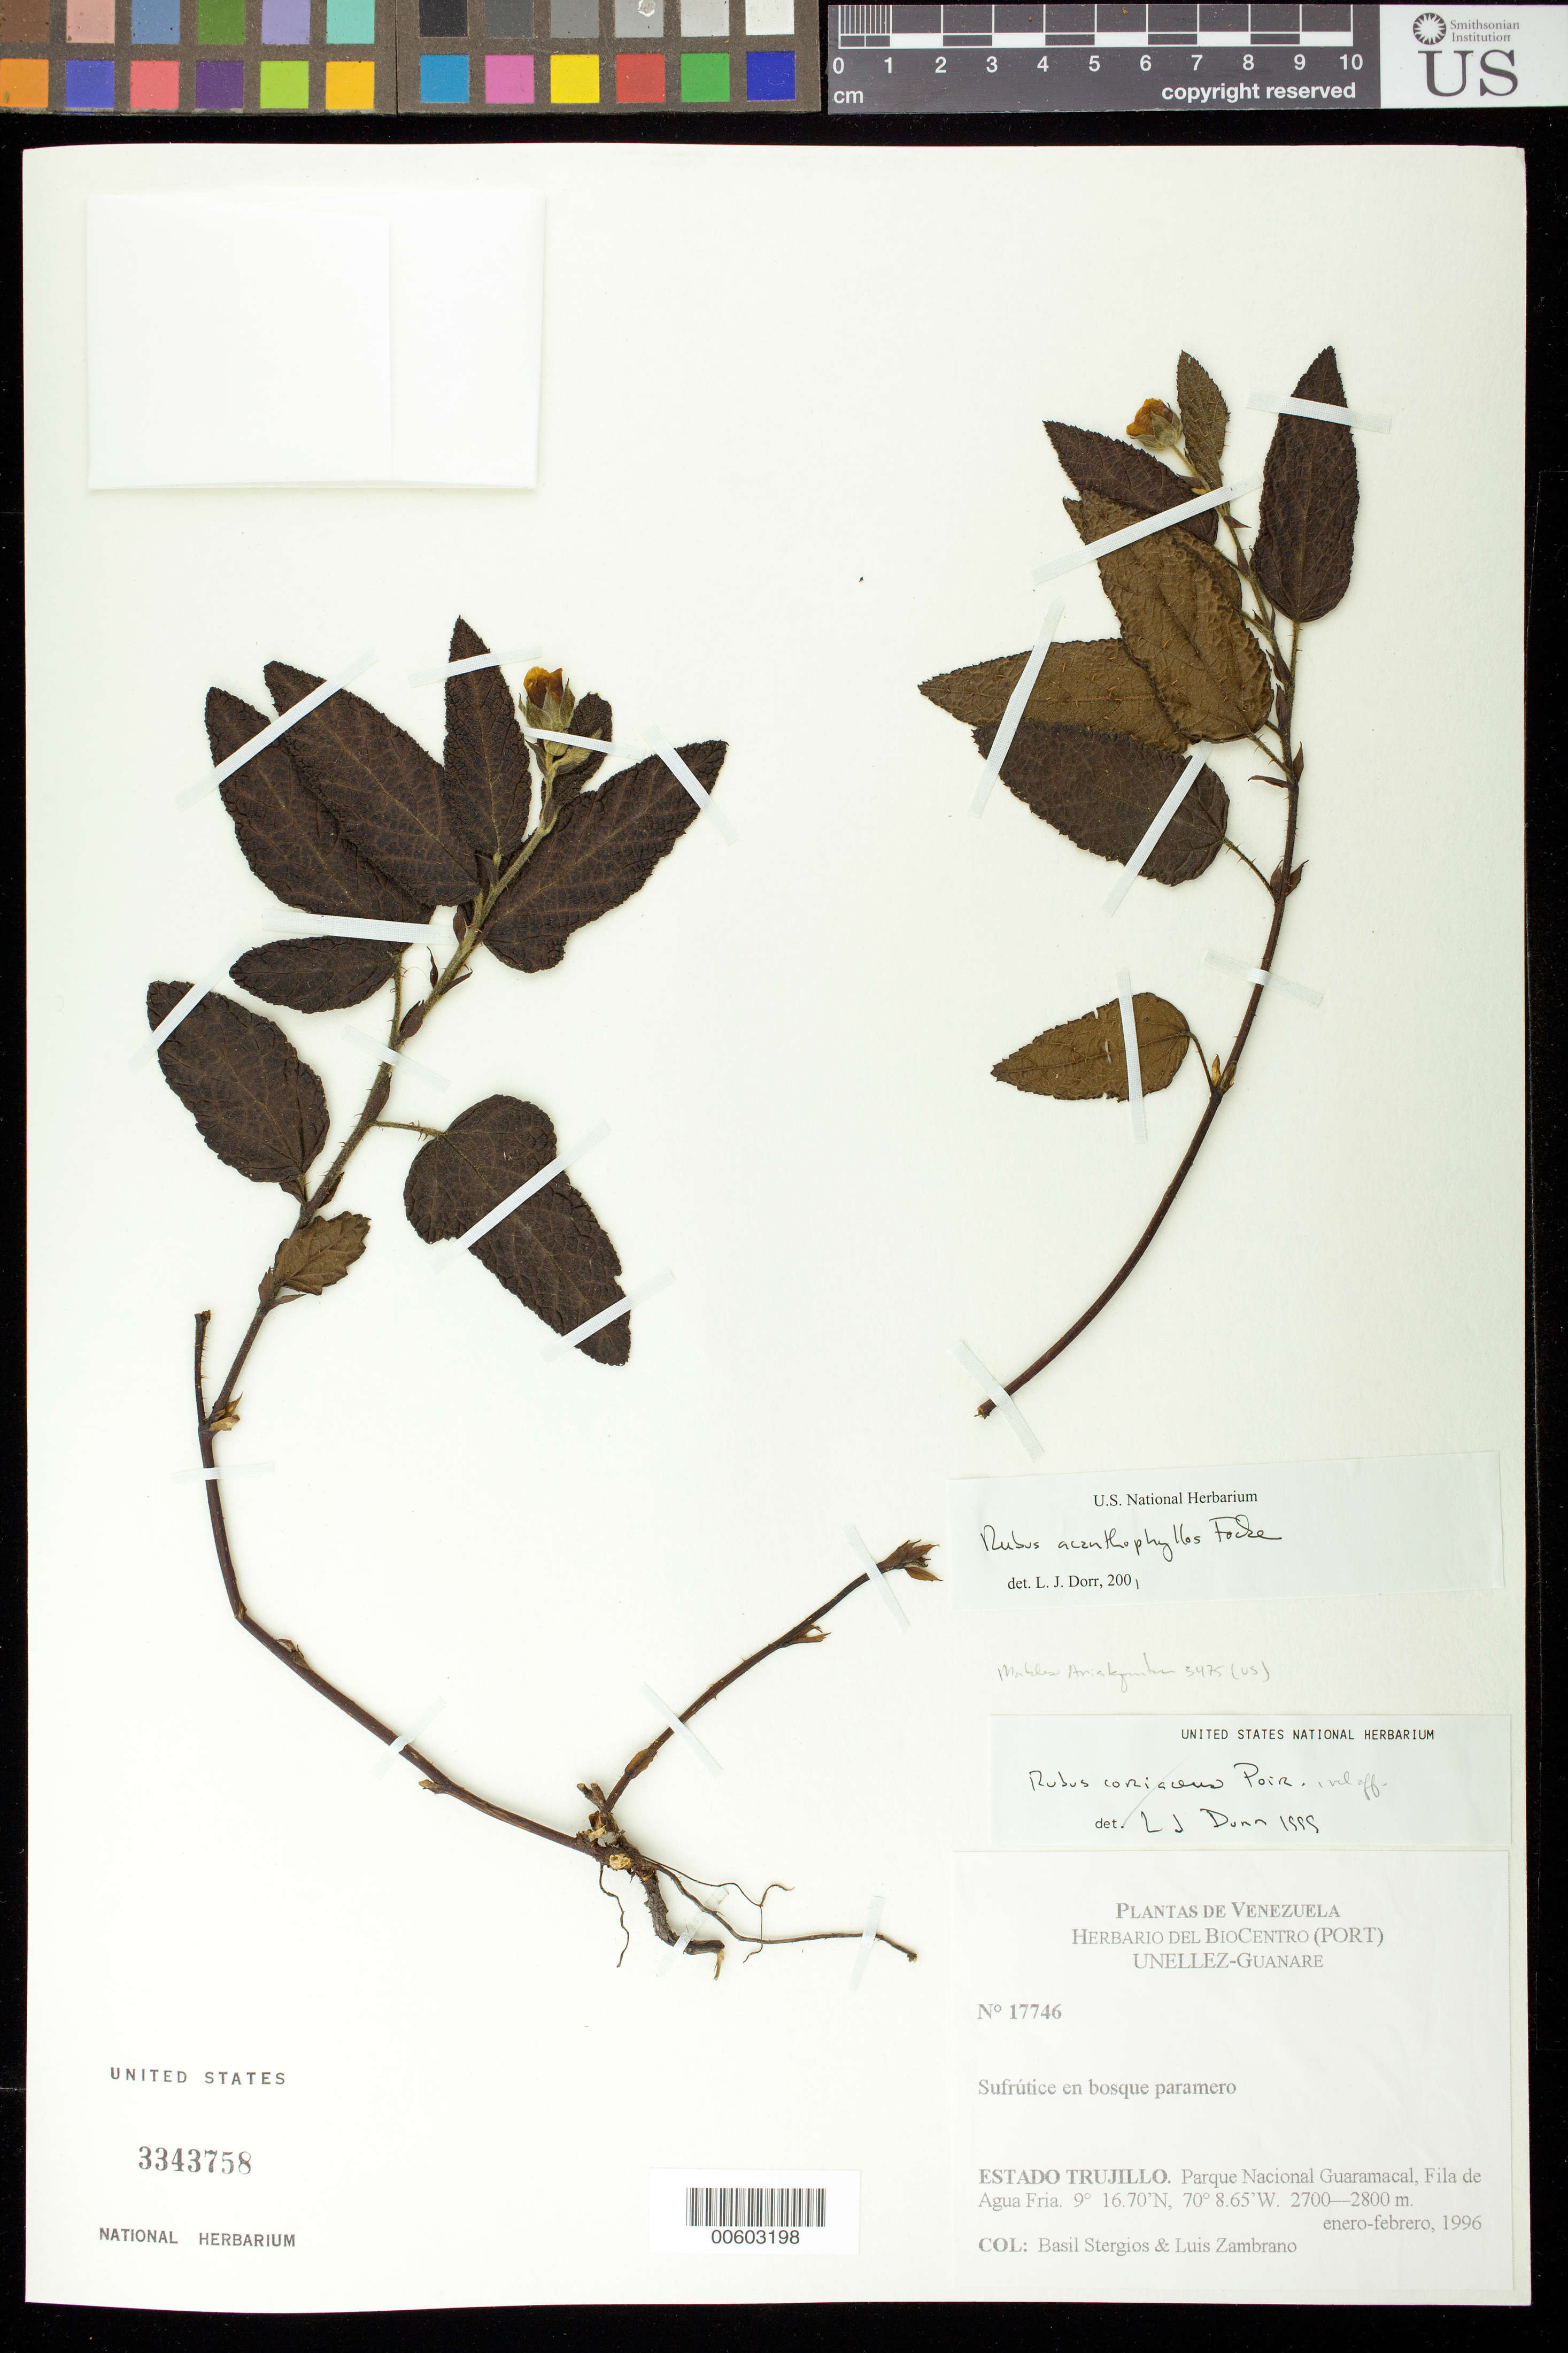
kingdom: Plantae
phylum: Tracheophyta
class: Magnoliopsida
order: Rosales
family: Rosaceae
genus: Rubus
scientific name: Rubus acanthophyllos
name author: Focke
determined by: Dorr, L. J., (BOT), Smithsonian Institution - National Museum of Natural History (UNITED STATES)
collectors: B. G. Stergios & L. Zambrano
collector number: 17746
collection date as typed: Jan 1996 to -- Feb 1996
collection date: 1996-01/1996-02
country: Venezuela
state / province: Trujillo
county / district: Boconó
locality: Parque Nacional Guaramacal, Fila de Agua Fria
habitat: Bosque paramero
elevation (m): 2700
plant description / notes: CTES, PORT, US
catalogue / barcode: US 3343758